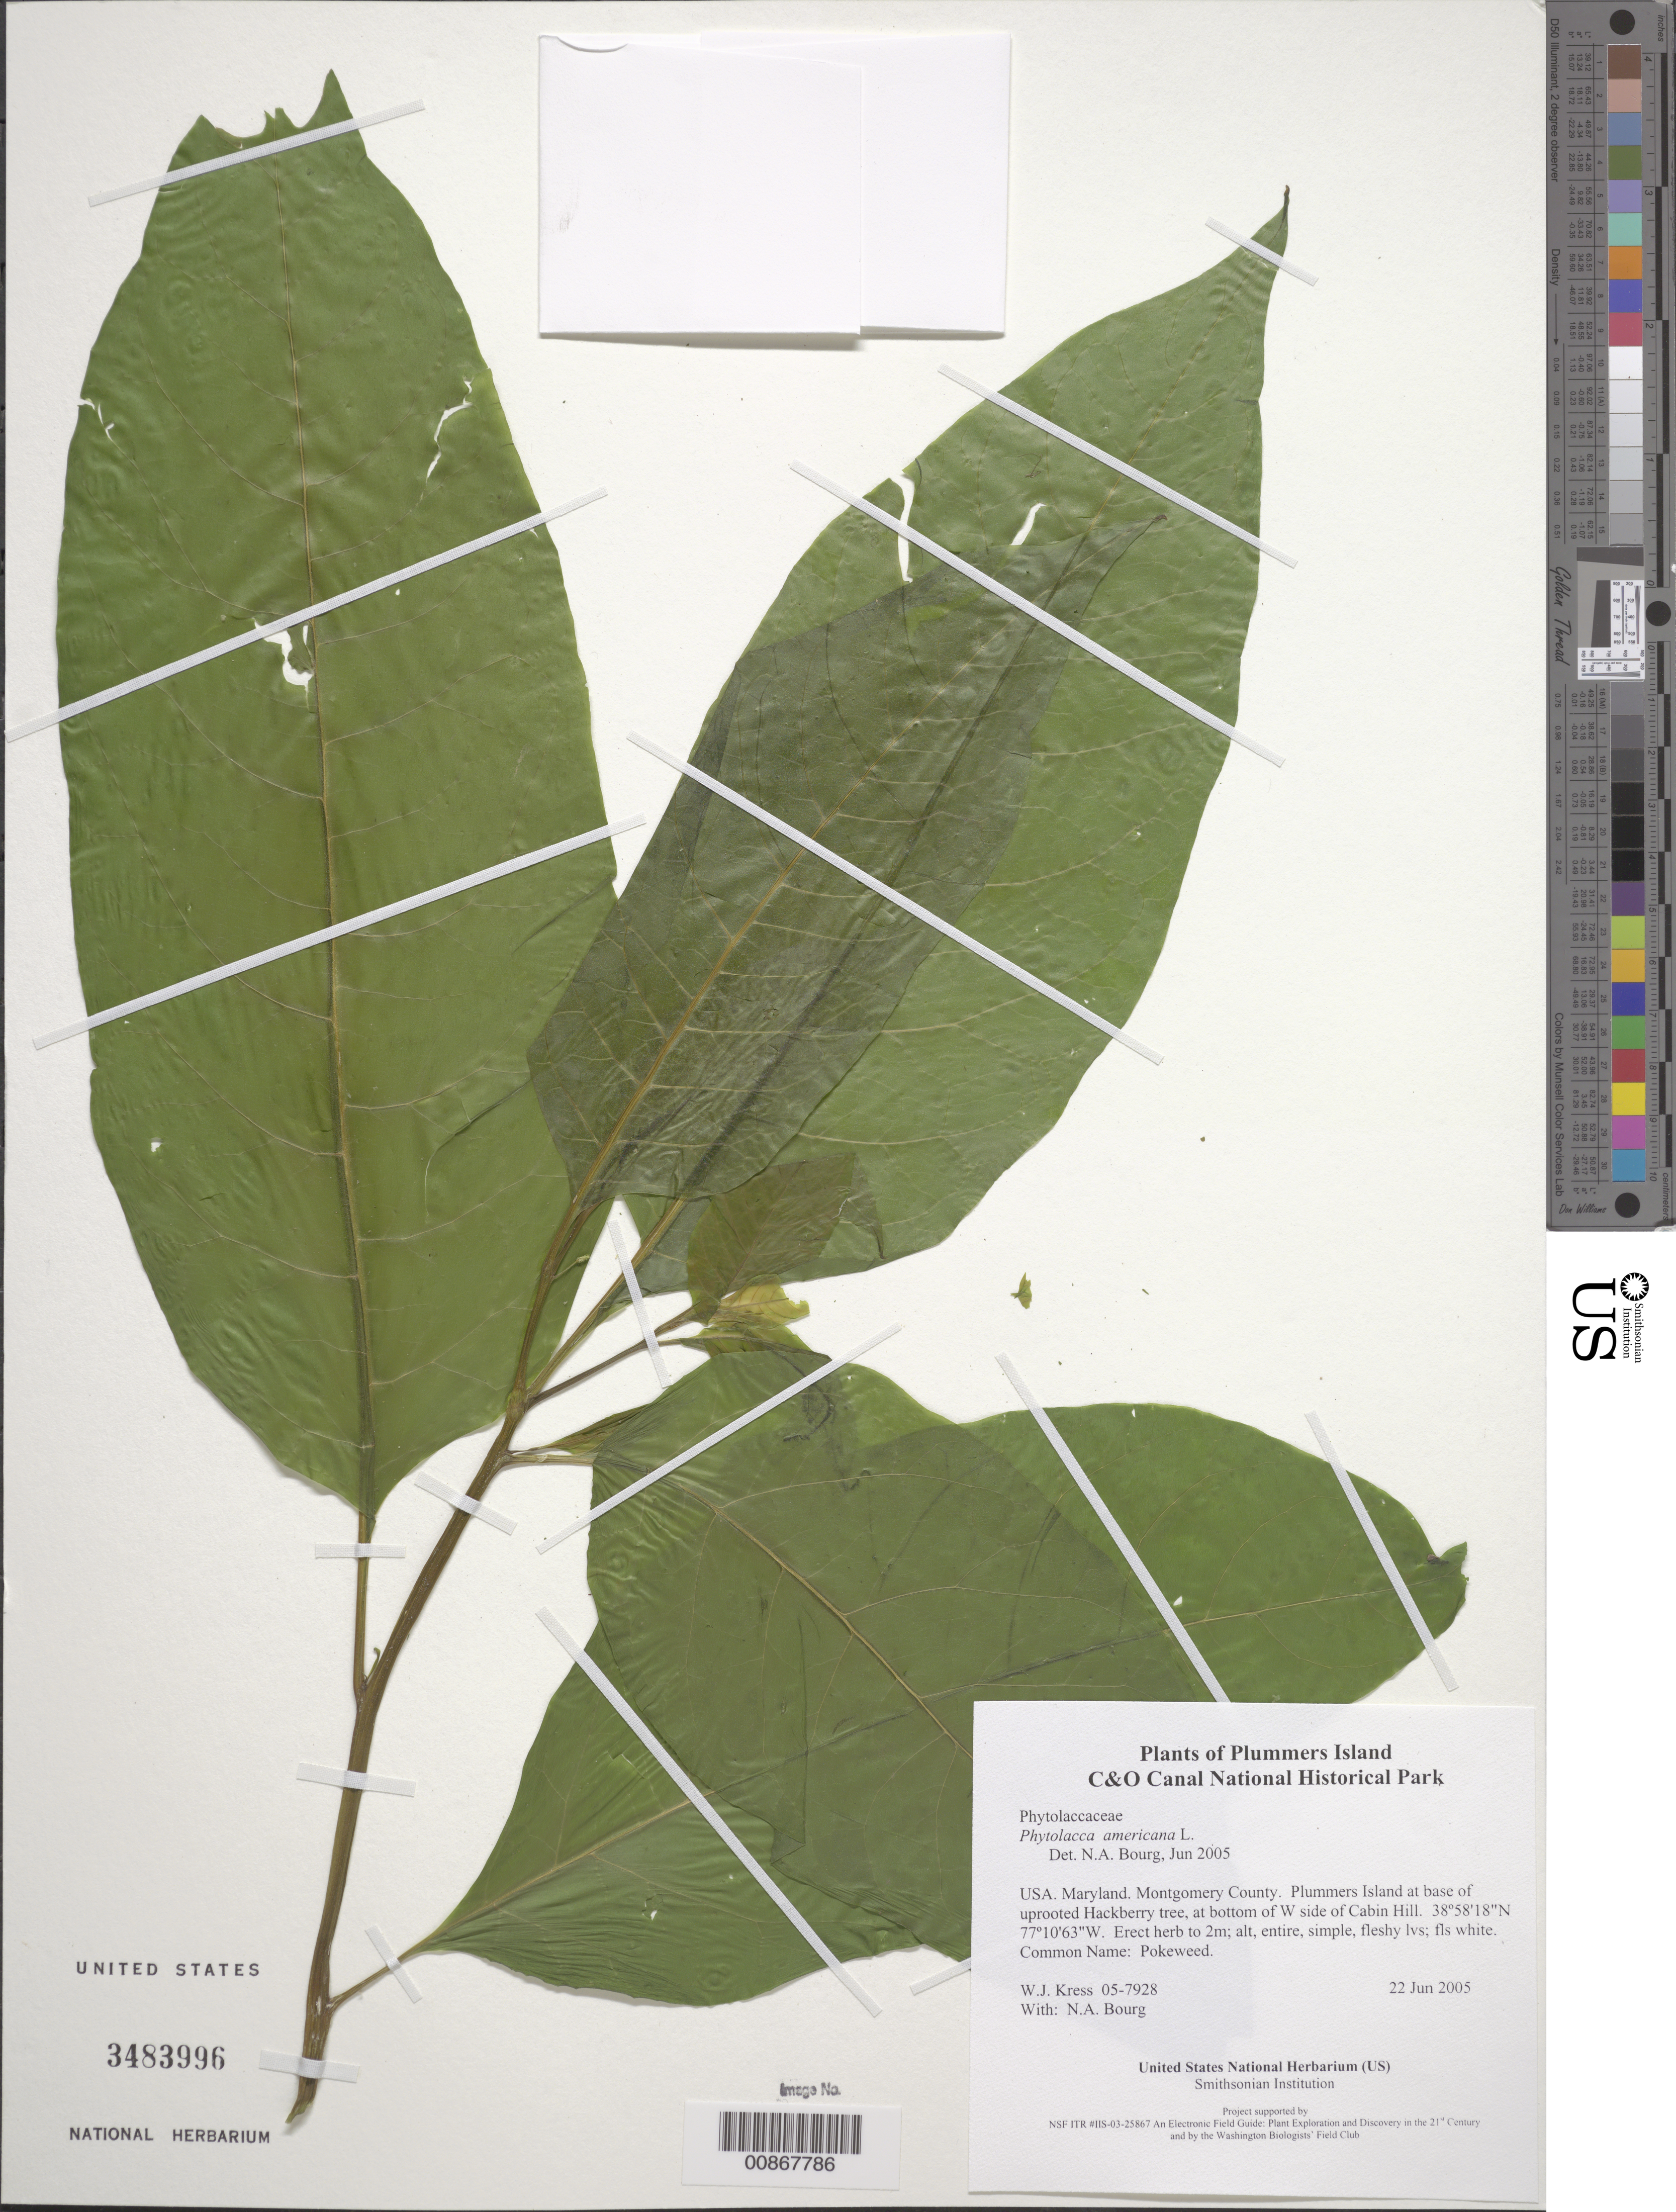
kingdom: Plantae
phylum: Tracheophyta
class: Magnoliopsida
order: Caryophyllales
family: Phytolaccaceae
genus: Phytolacca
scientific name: Phytolacca americana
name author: L.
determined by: Bourg, N. A.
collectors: W. J. Kress & N. A. Bourg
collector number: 05-7928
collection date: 2005-06-22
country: United States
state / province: Maryland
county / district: Montgomery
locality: Chesapeake and Ohio Canal National Historical Park, Plummers Island at base of uprooted Hackberry tree, at bottom of W side of Cabin Hill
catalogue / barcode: US 3483996